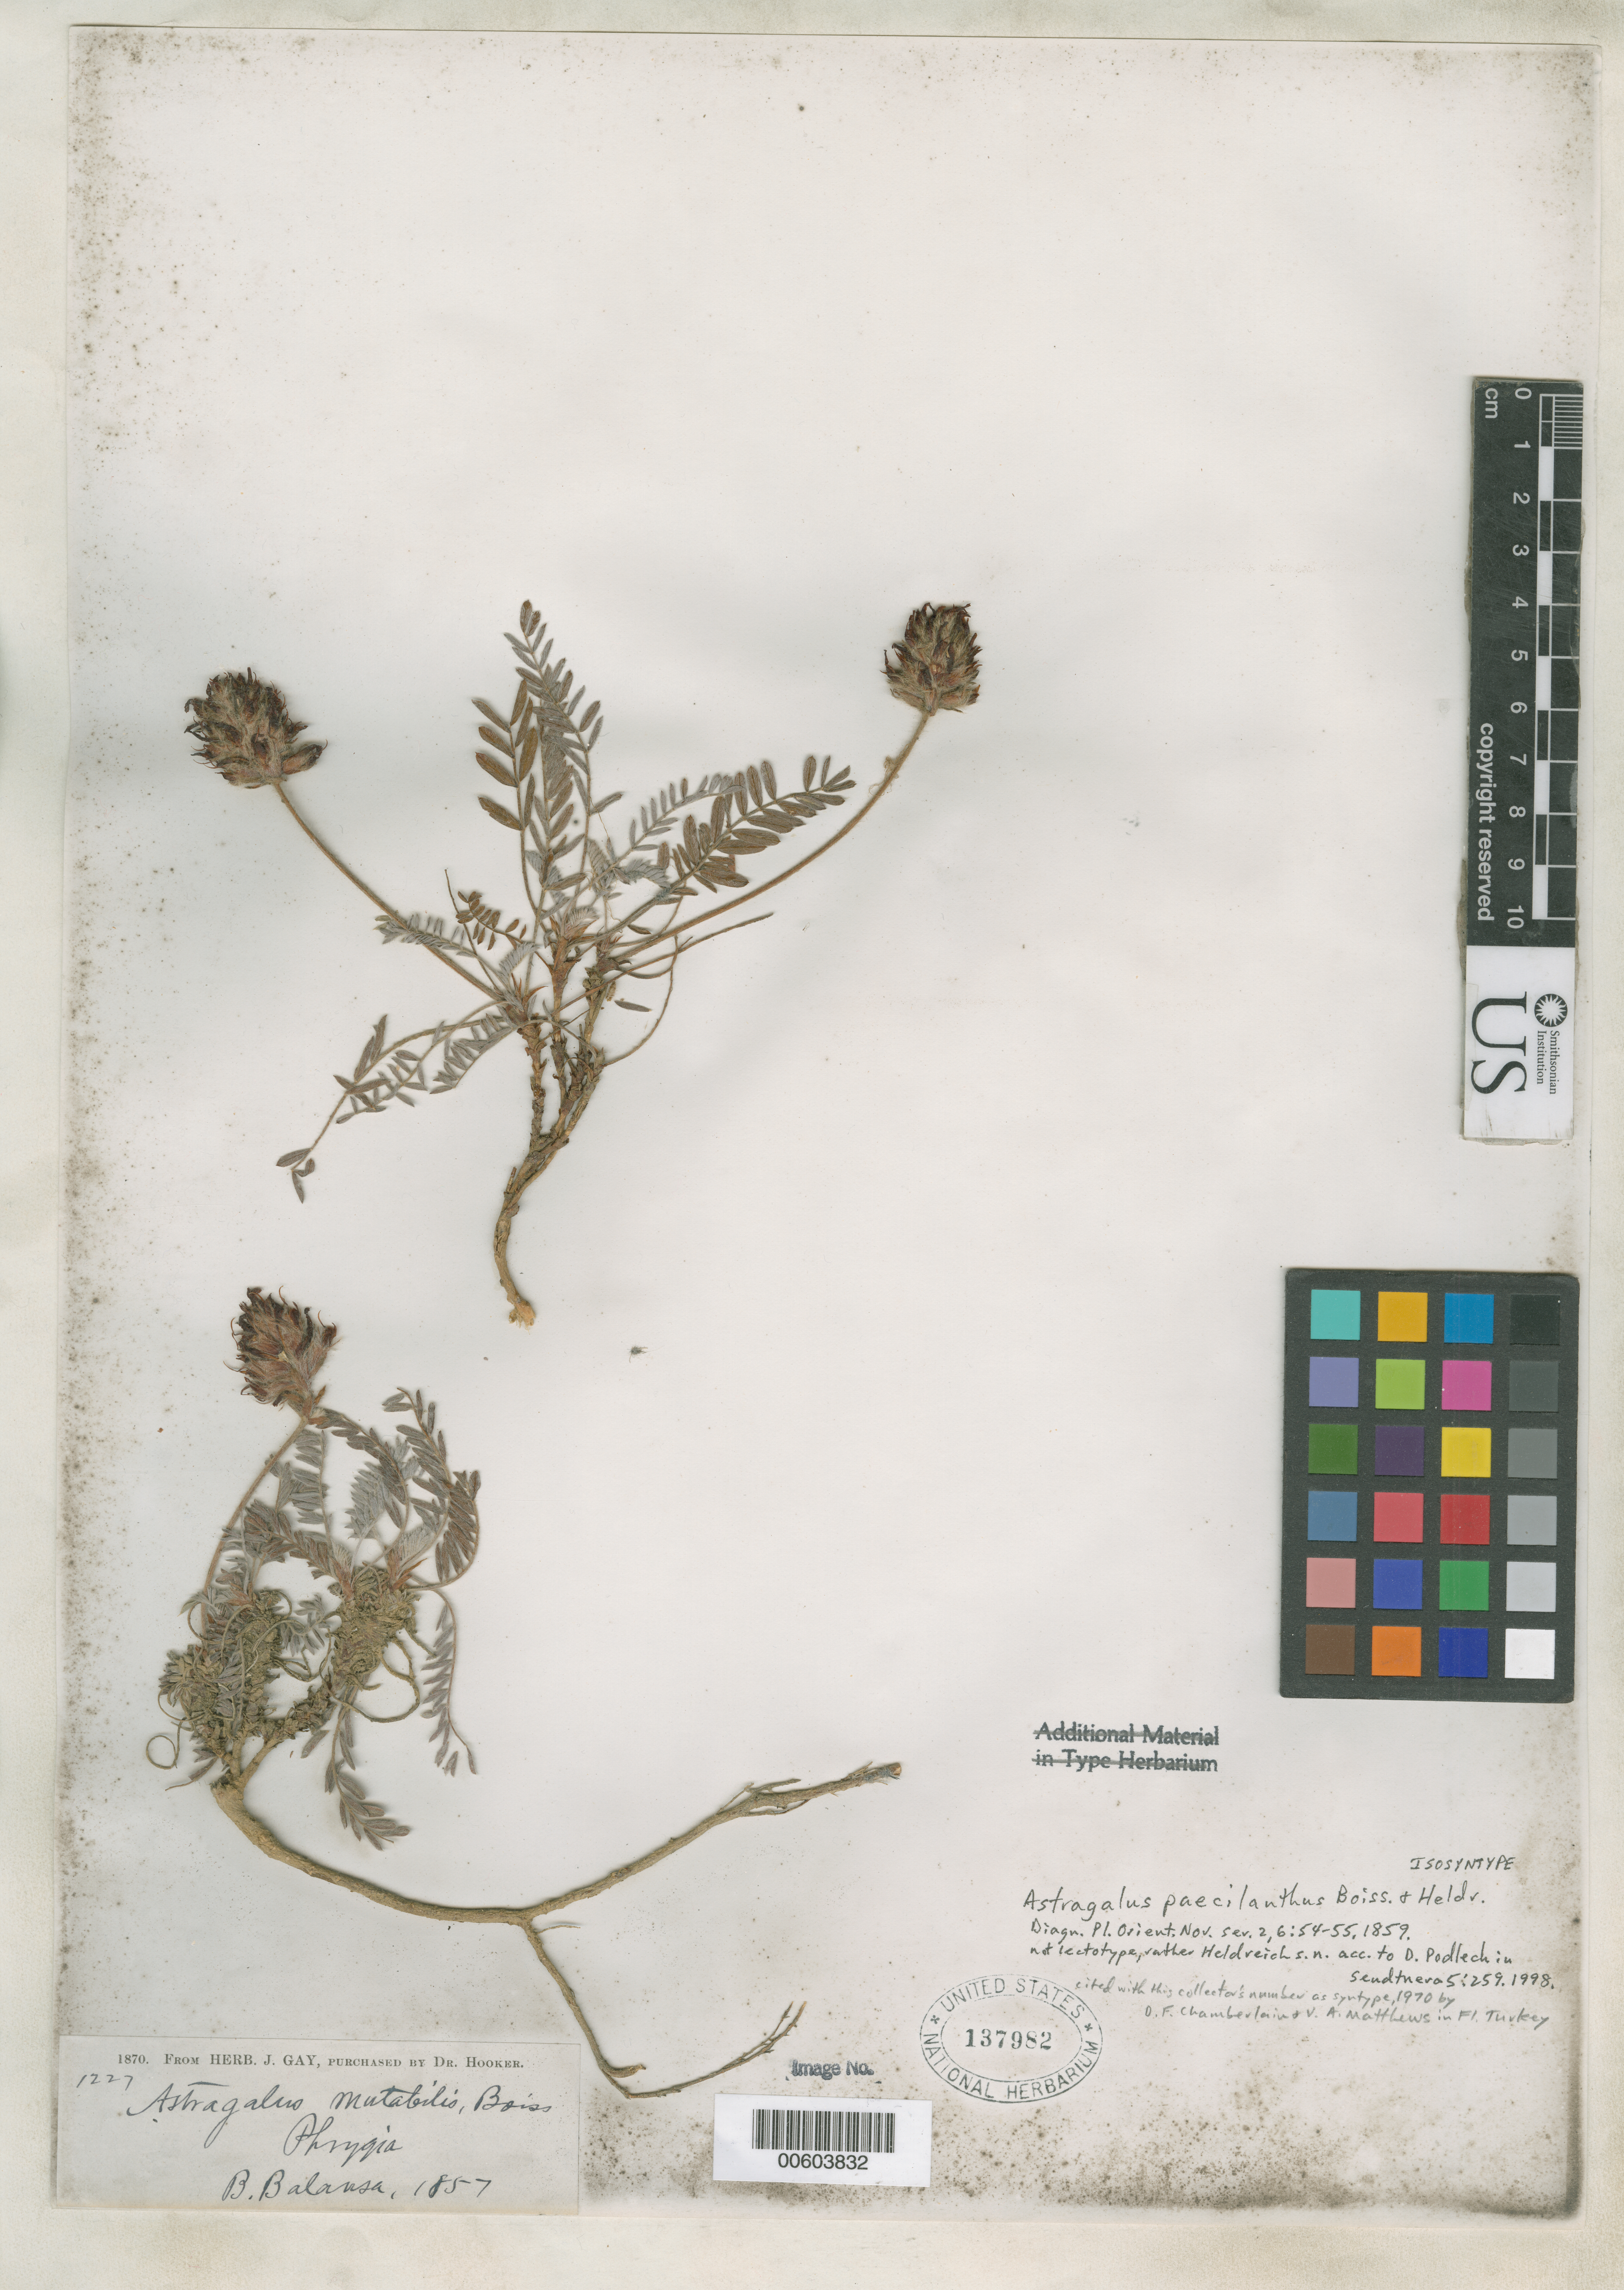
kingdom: Plantae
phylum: Tracheophyta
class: Magnoliopsida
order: Fabales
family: Fabaceae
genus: Astragalus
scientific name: Astragalus paecilanthus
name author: Boiss. & Heldr. in Boiss.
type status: Isosyntype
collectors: B. Balansa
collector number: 1227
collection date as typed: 1857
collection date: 1857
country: Turkey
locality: Phrygia.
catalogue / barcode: US 137982